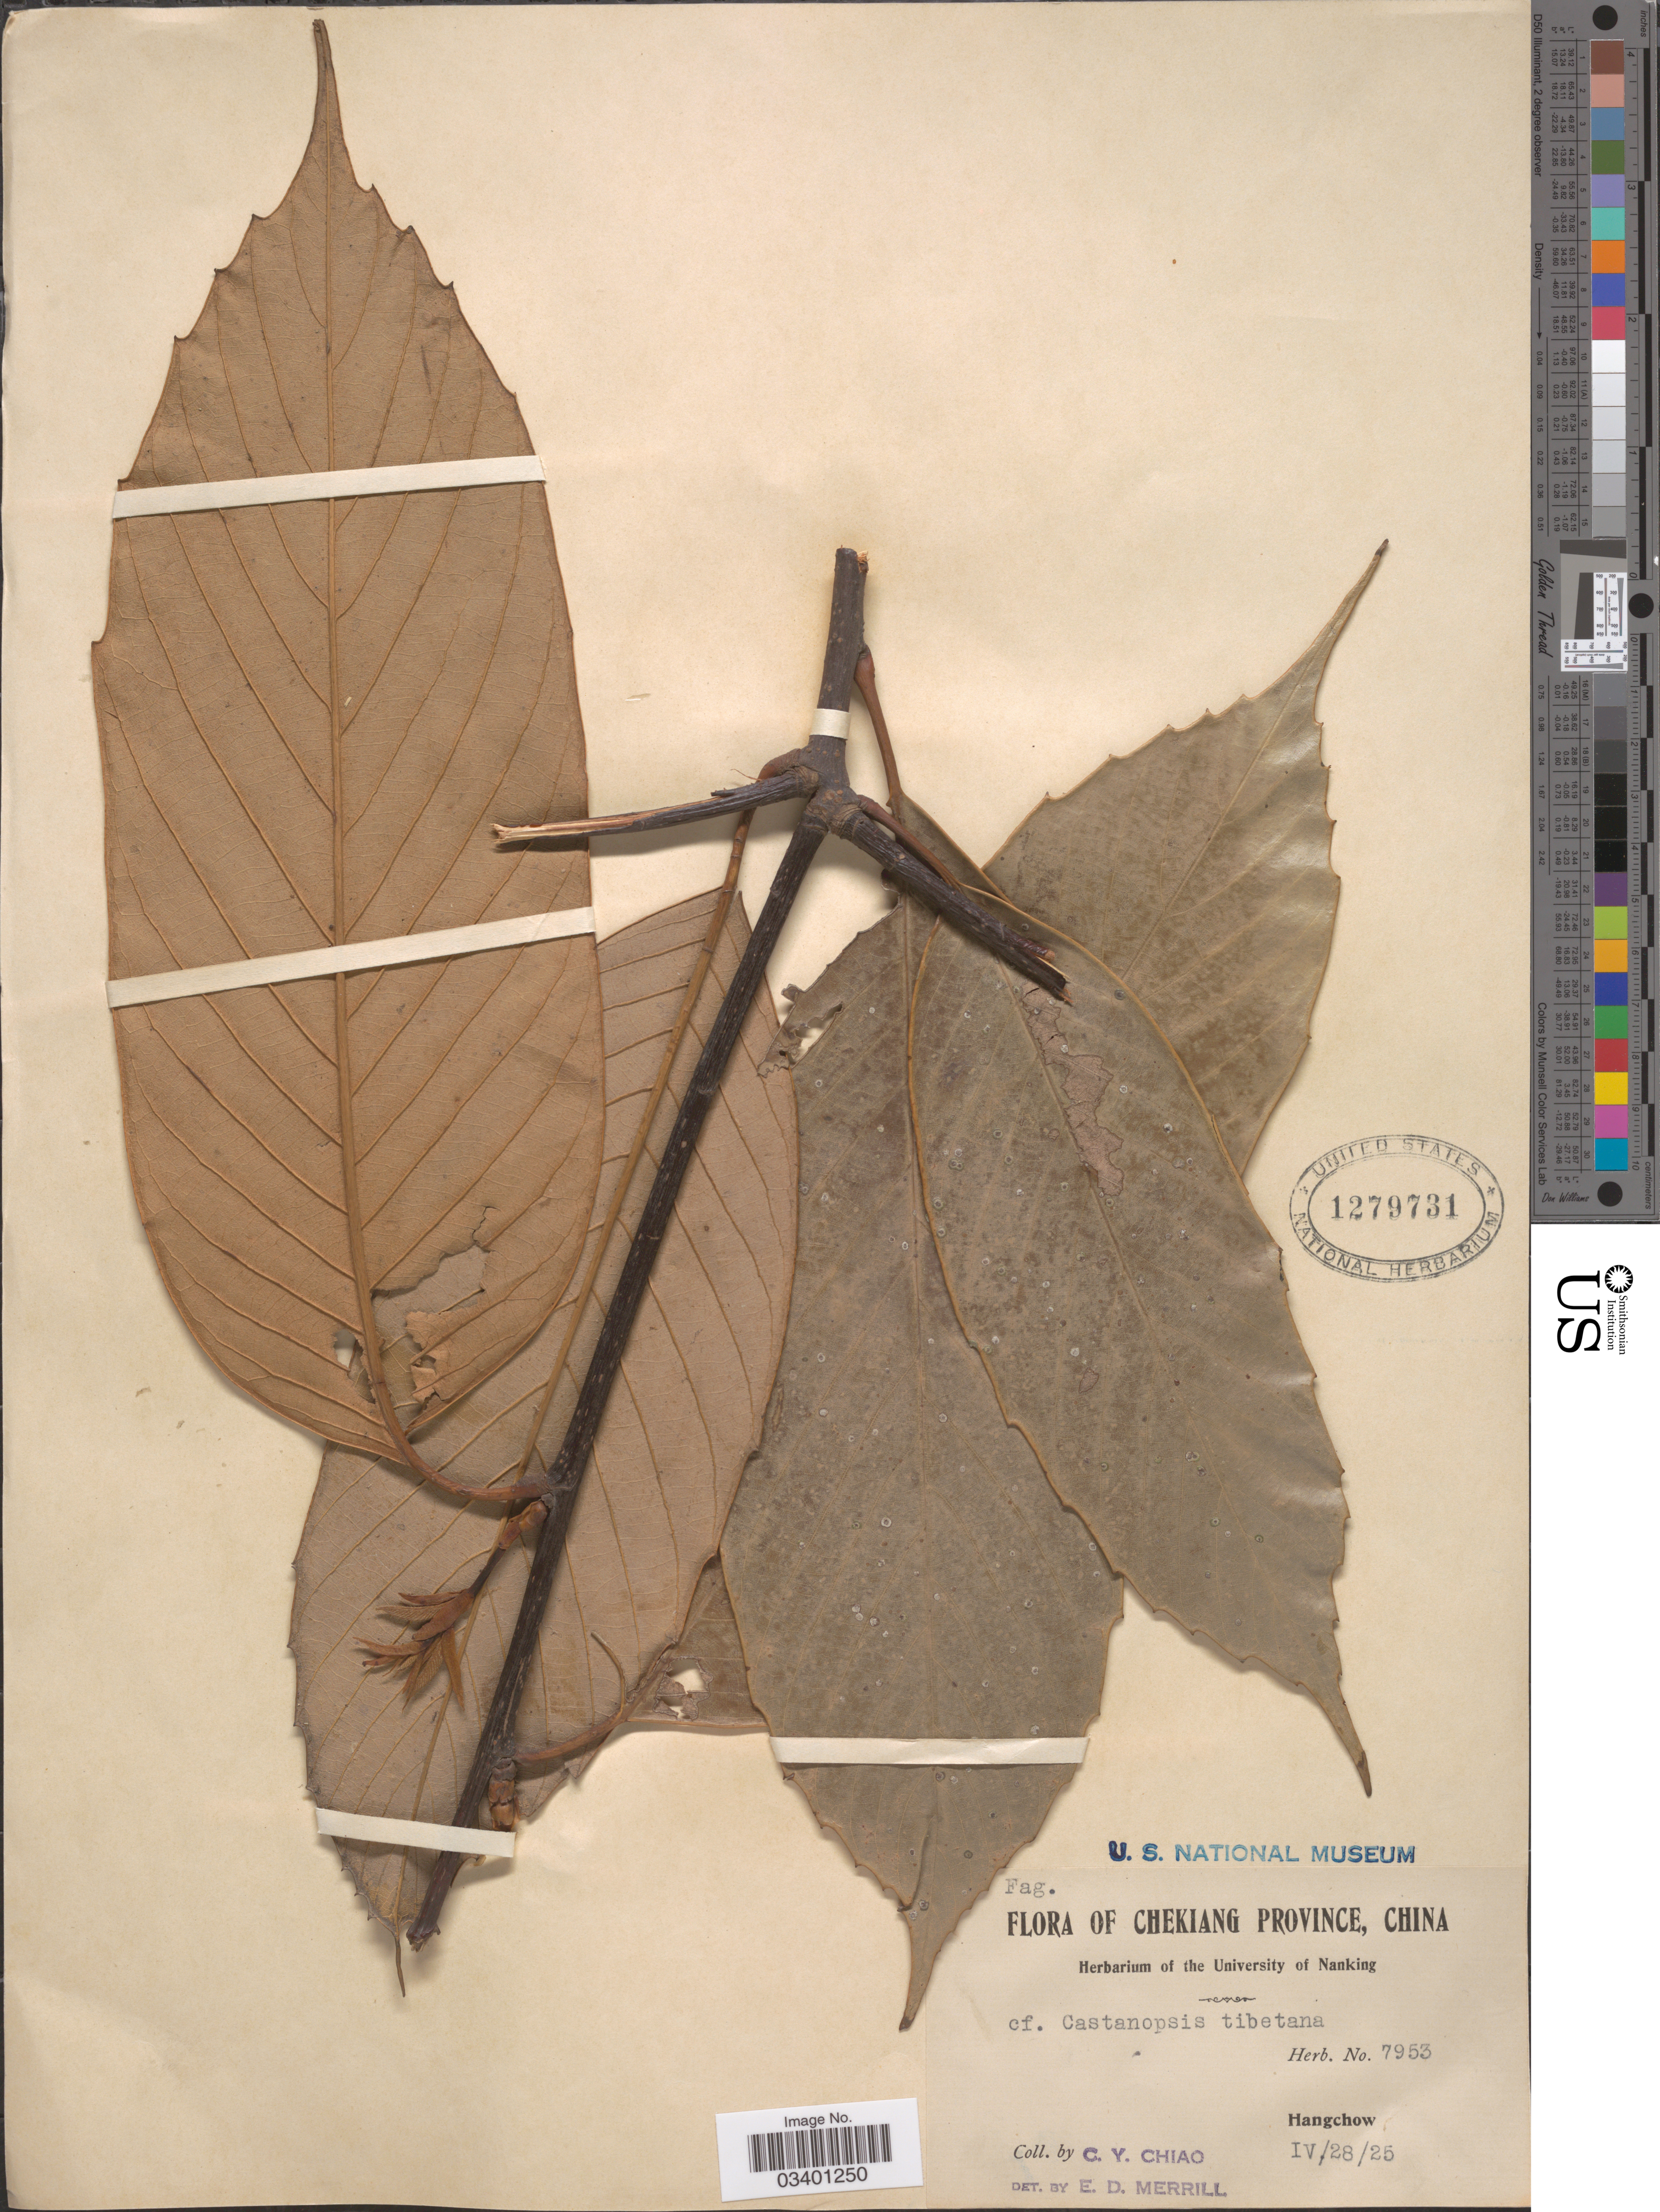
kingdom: Plantae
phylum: Tracheophyta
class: Magnoliopsida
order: Fagales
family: Fagaceae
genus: Castanopsis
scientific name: Castanopsis tibetana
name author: Hance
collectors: C. Y. Chiao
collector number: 7953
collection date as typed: Transcribed d/m/y: 28/4/25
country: China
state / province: Zhejiang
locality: Chekiang Province, Hangchow.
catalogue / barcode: US 1279731